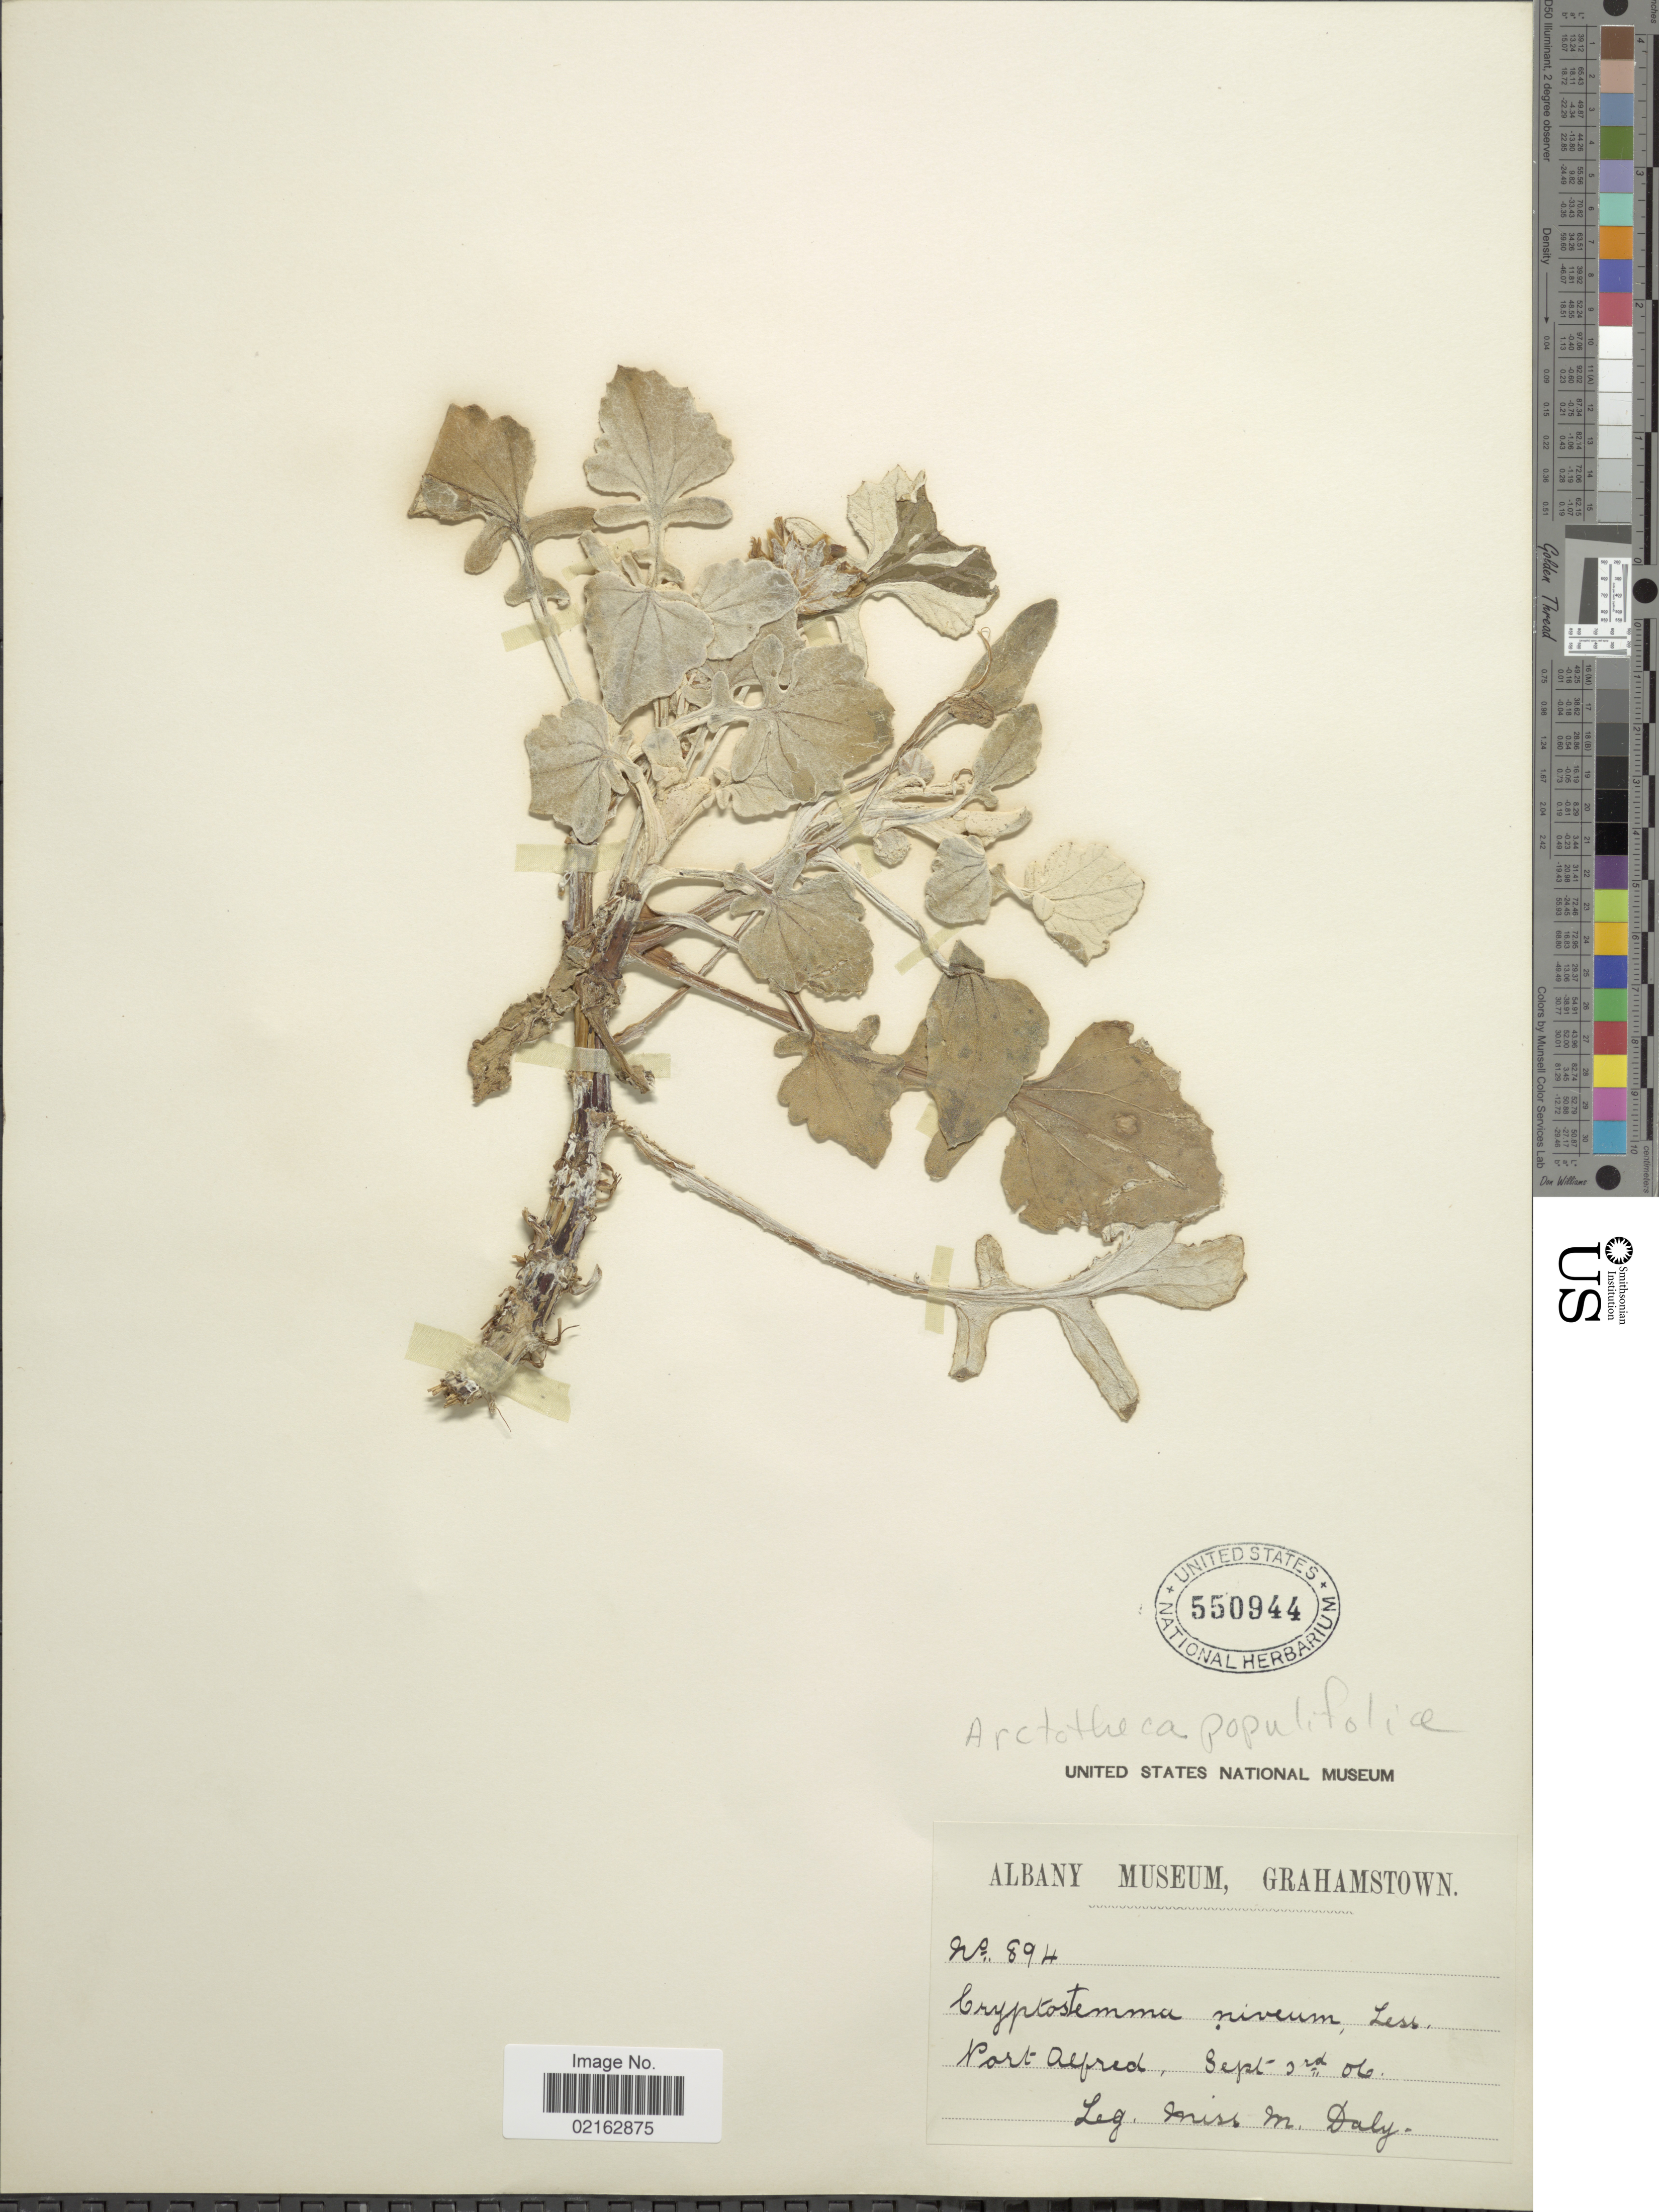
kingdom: Plantae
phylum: Tracheophyta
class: Magnoliopsida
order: Asterales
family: Asteraceae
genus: Arctotheca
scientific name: Arctotheca populifolia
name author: (P.J. Bergius) Norl.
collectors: M. Daly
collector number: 894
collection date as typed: Transcribed d/m/y: 3/9/06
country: South Africa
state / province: Eastern Cape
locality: Port Alfred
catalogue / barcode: US 550944